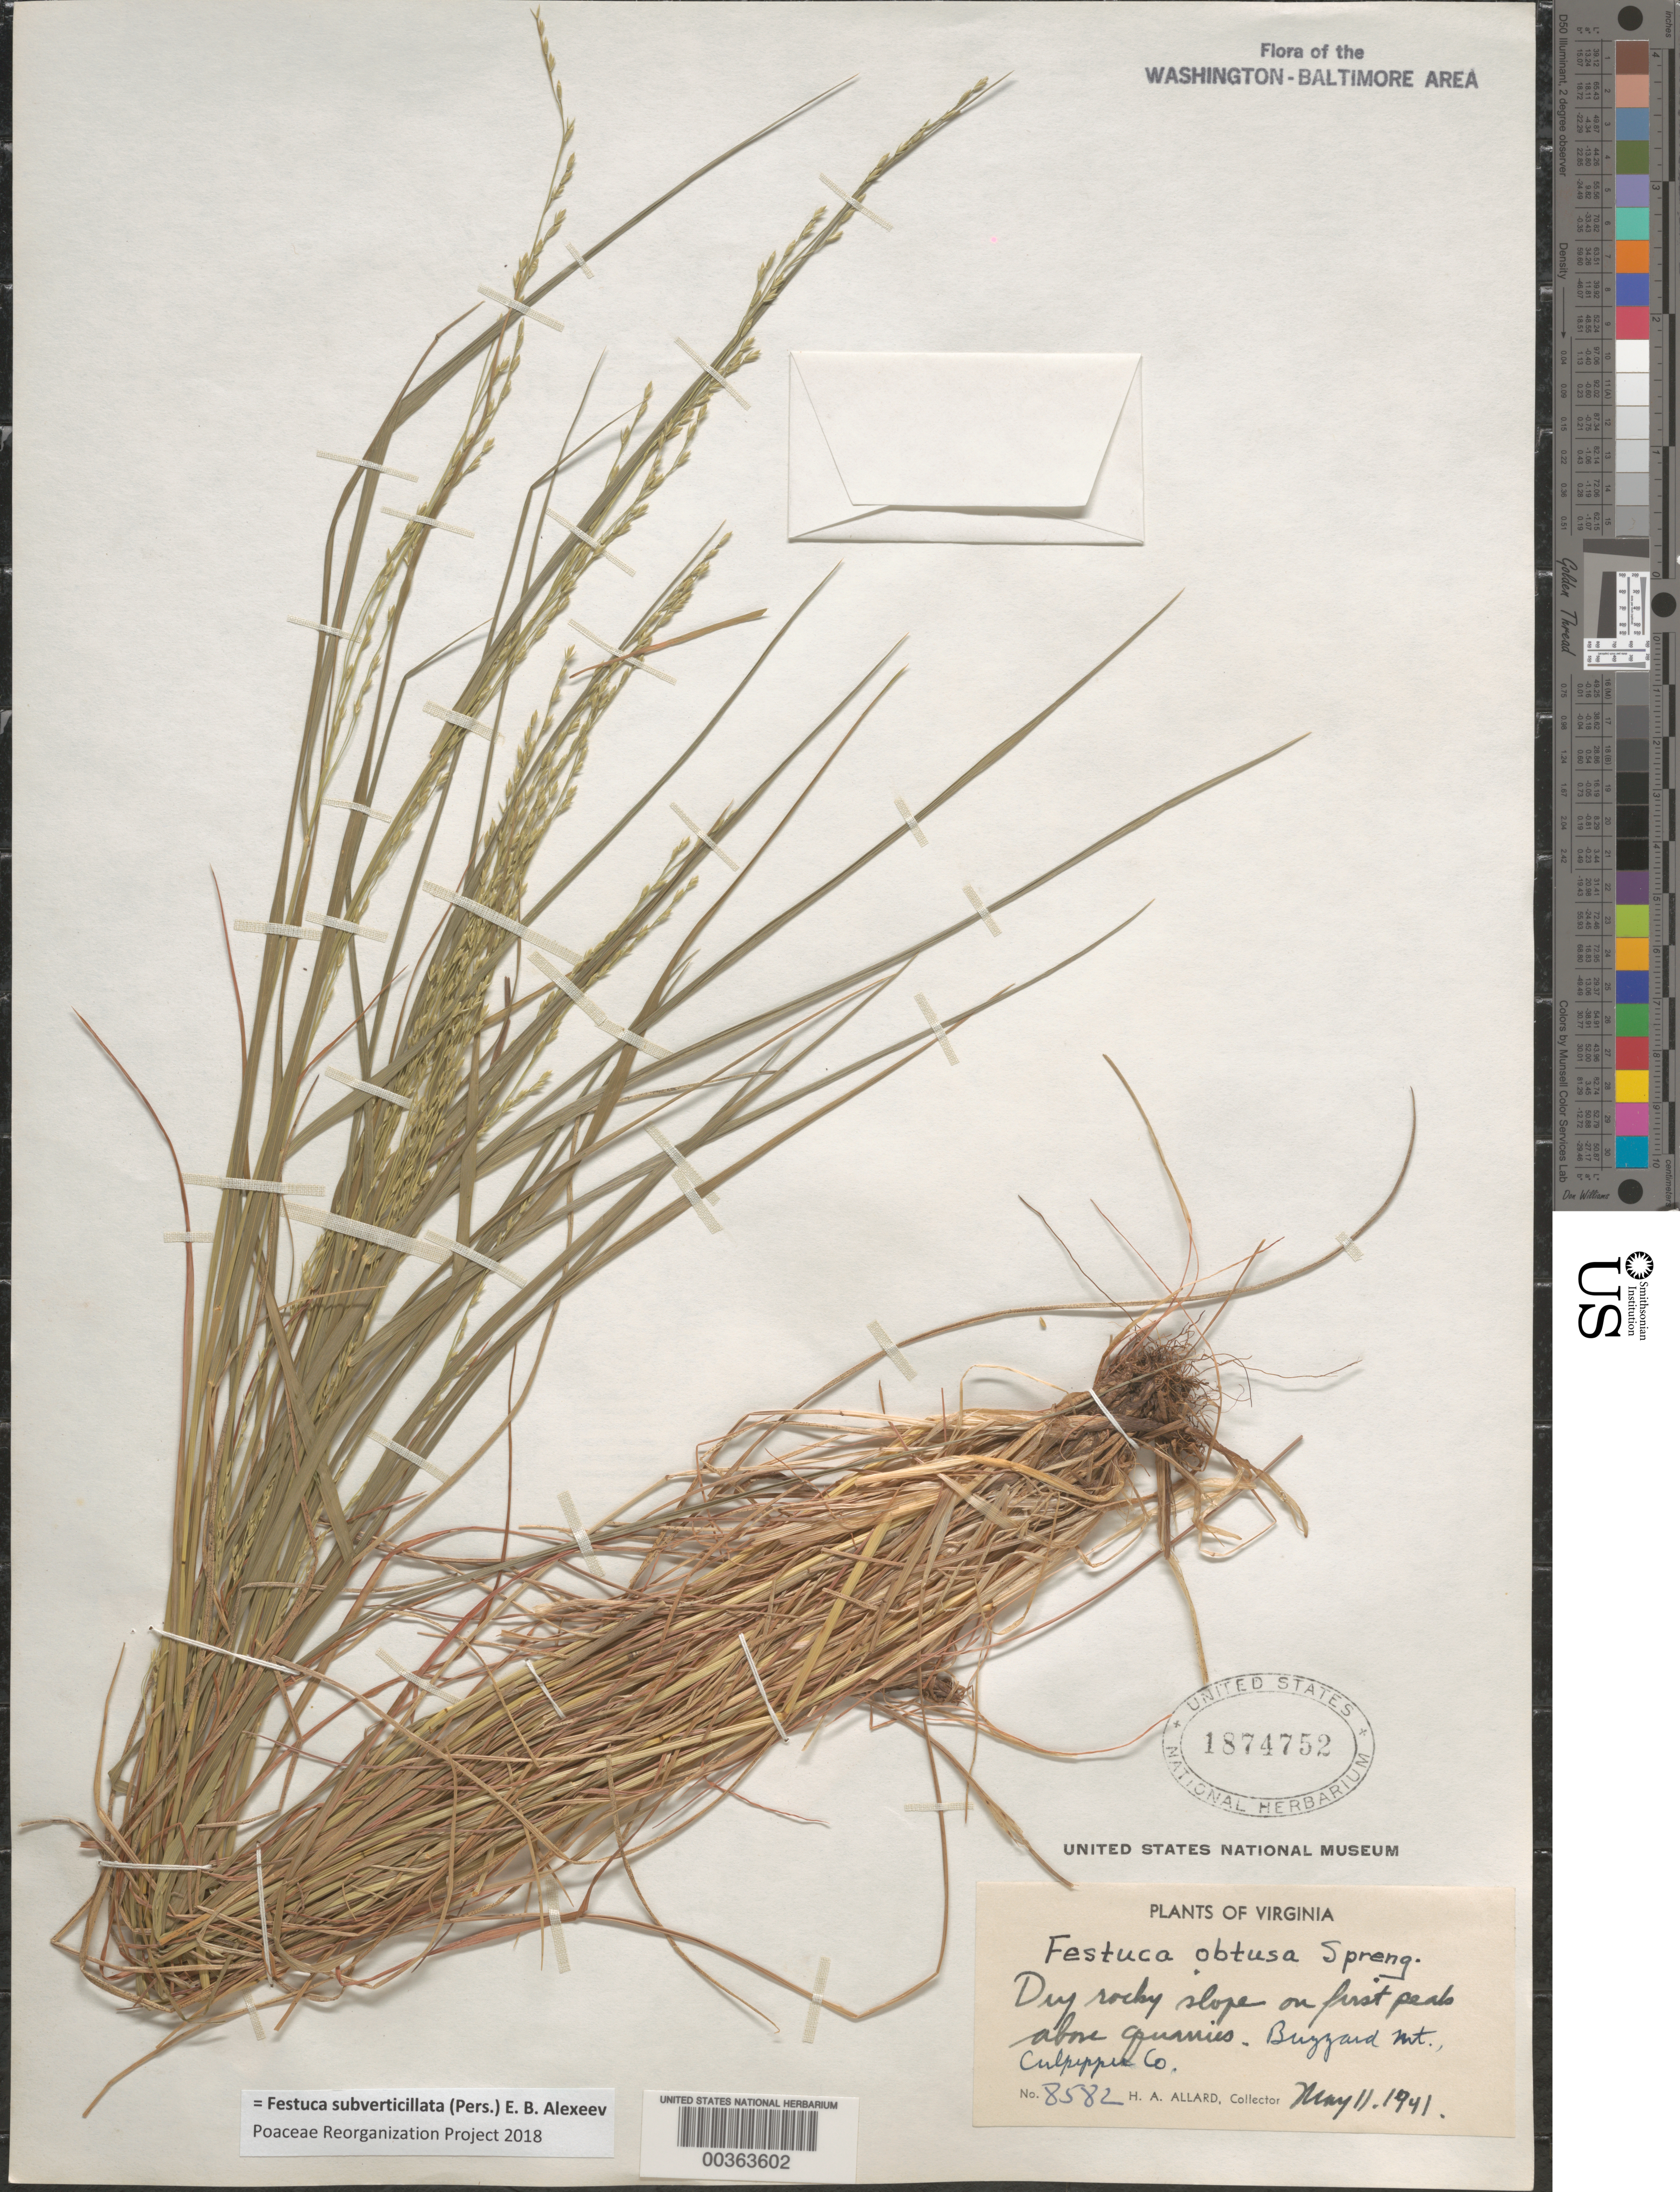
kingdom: Plantae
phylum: Tracheophyta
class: Liliopsida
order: Poales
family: Poaceae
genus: Festuca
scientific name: Festuca subverticillata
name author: (Pers.) E.B. Alexeev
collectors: H. A. Allard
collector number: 8582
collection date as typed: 11 May 1941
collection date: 1941-05-11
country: United States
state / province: Virginia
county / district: Culpeper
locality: Buzzard Mt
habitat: Dry rocky slope above quarries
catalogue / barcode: US 1874752